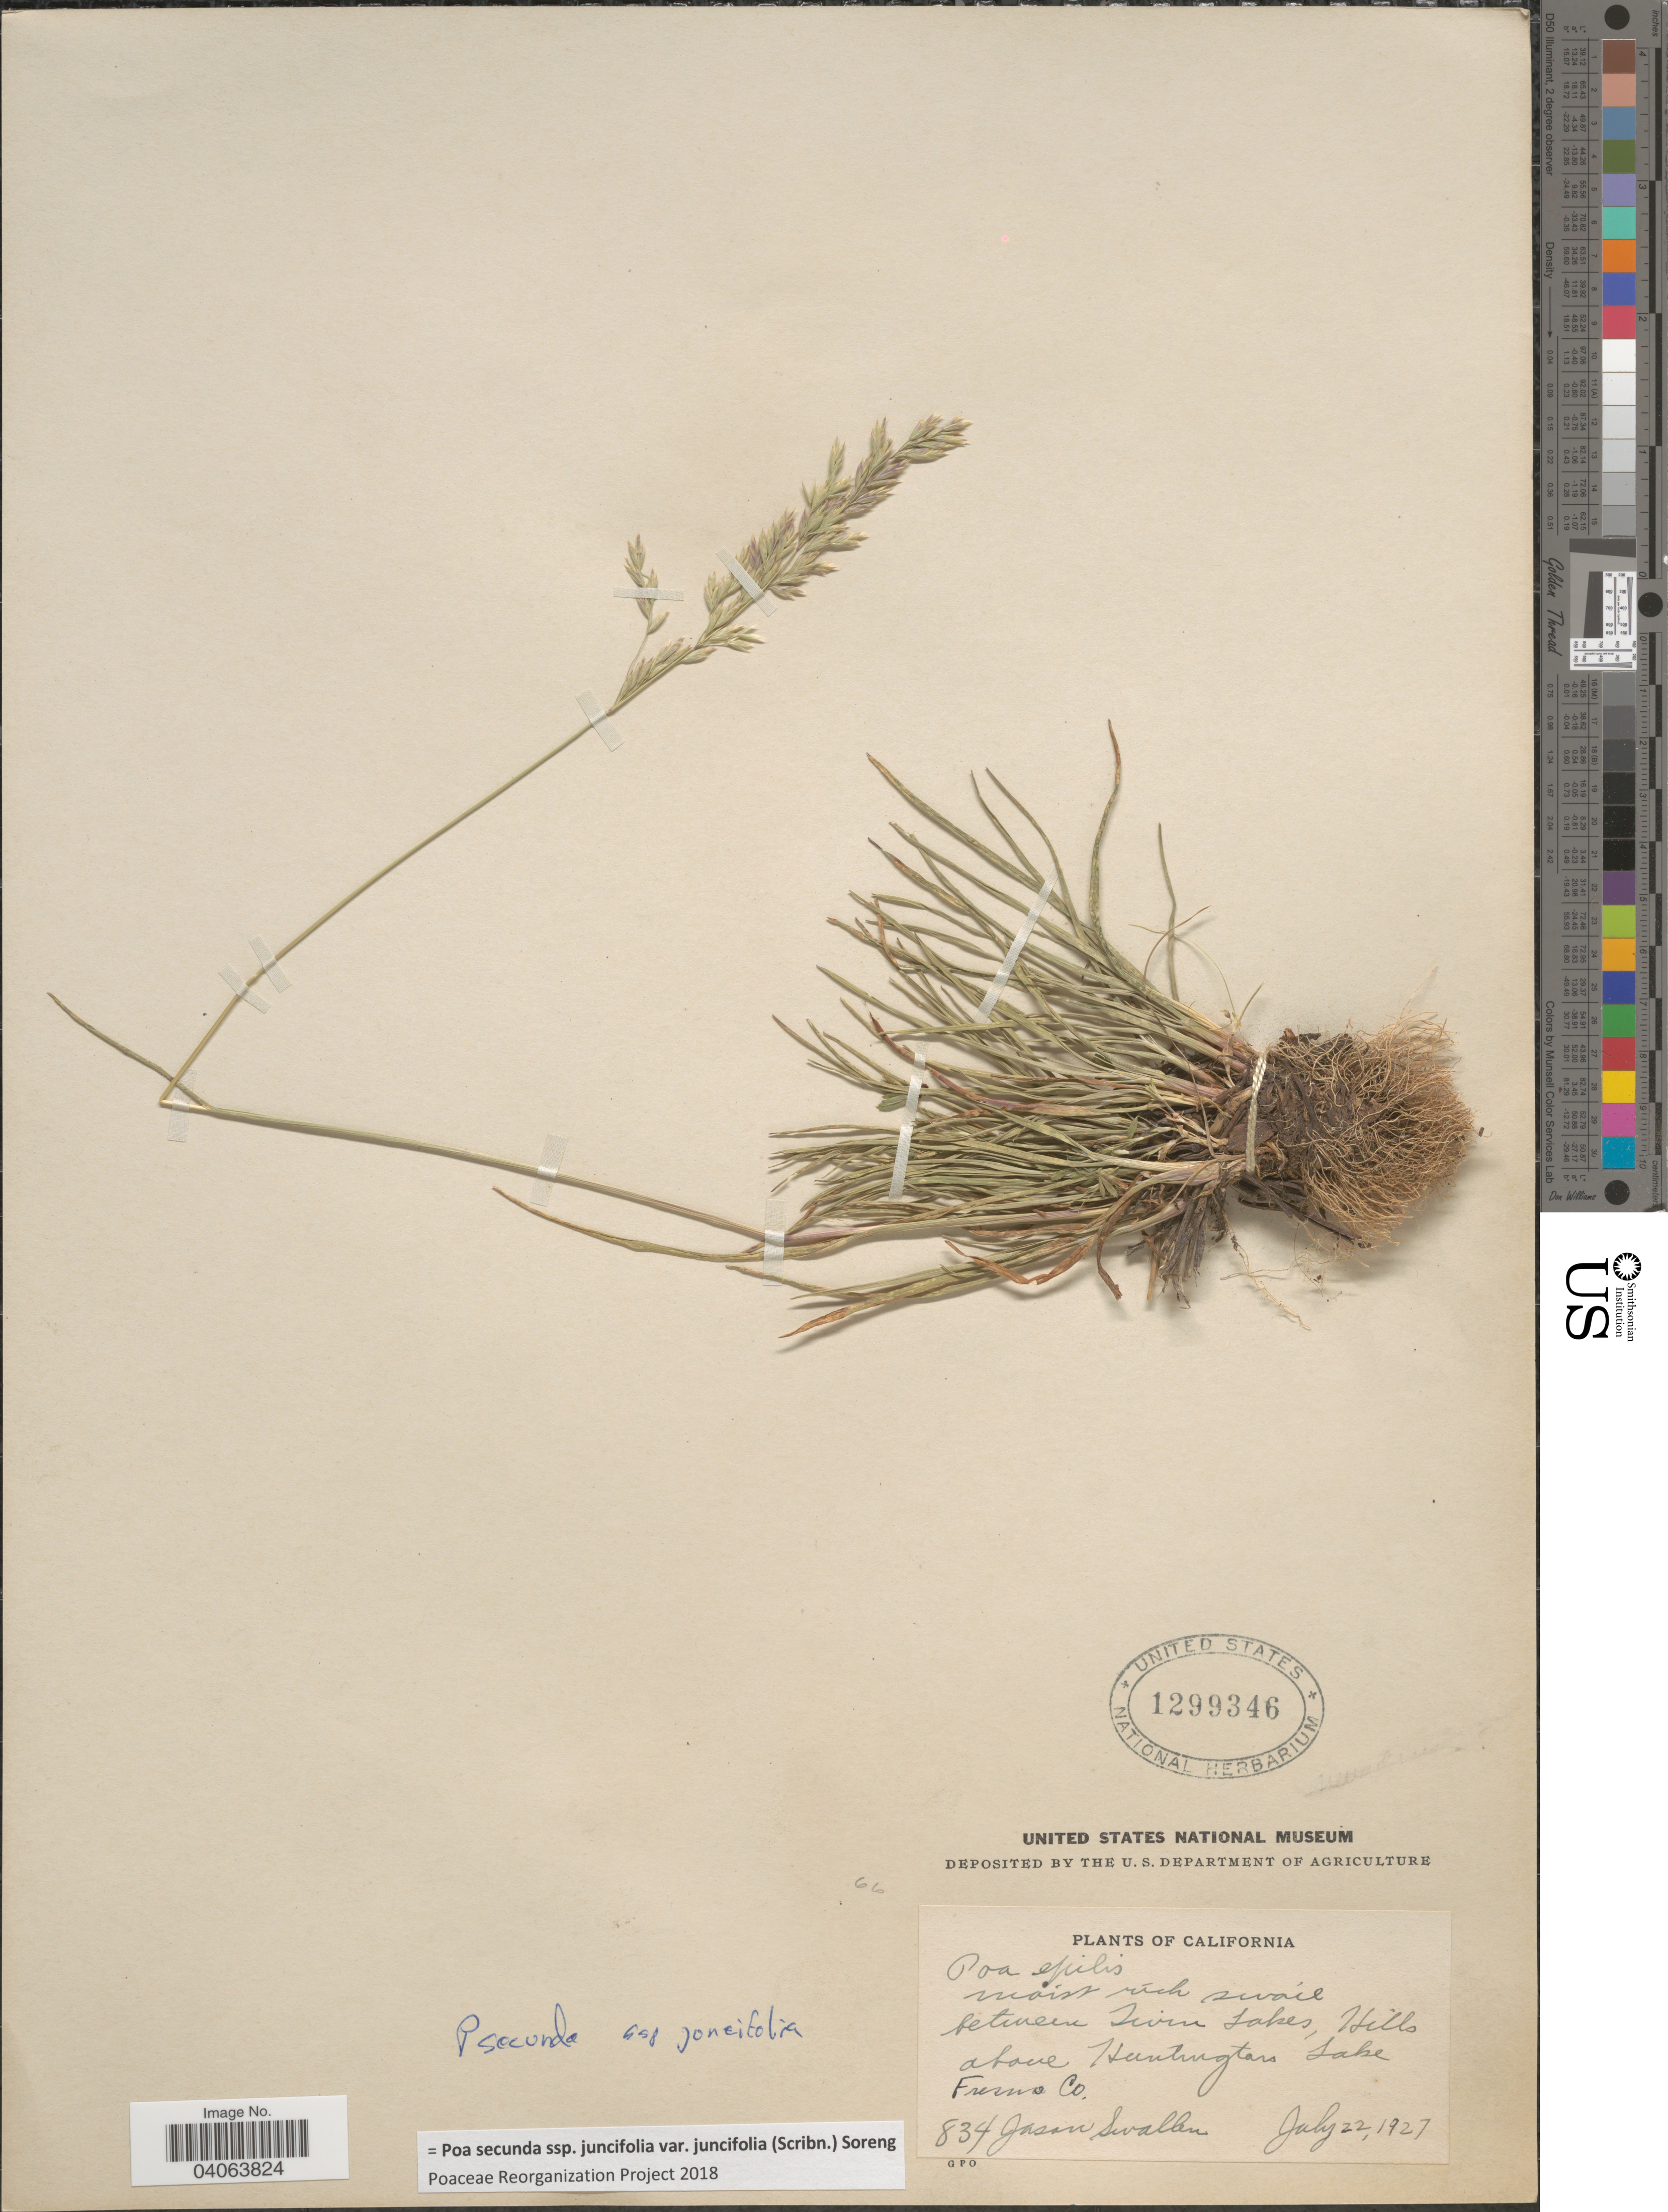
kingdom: Plantae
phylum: Tracheophyta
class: Liliopsida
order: Poales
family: Poaceae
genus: Poa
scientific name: Poa secunda subsp. juncifolia var. juncifolia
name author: (Scribn.) Soreng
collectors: J. R. Swallen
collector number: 834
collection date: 1927-07-22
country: United States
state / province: California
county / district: Fresno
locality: Moist rich swail between Twin Lakes, Hills above Huntington Lake. Fresno Co.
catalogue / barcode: US 1299346